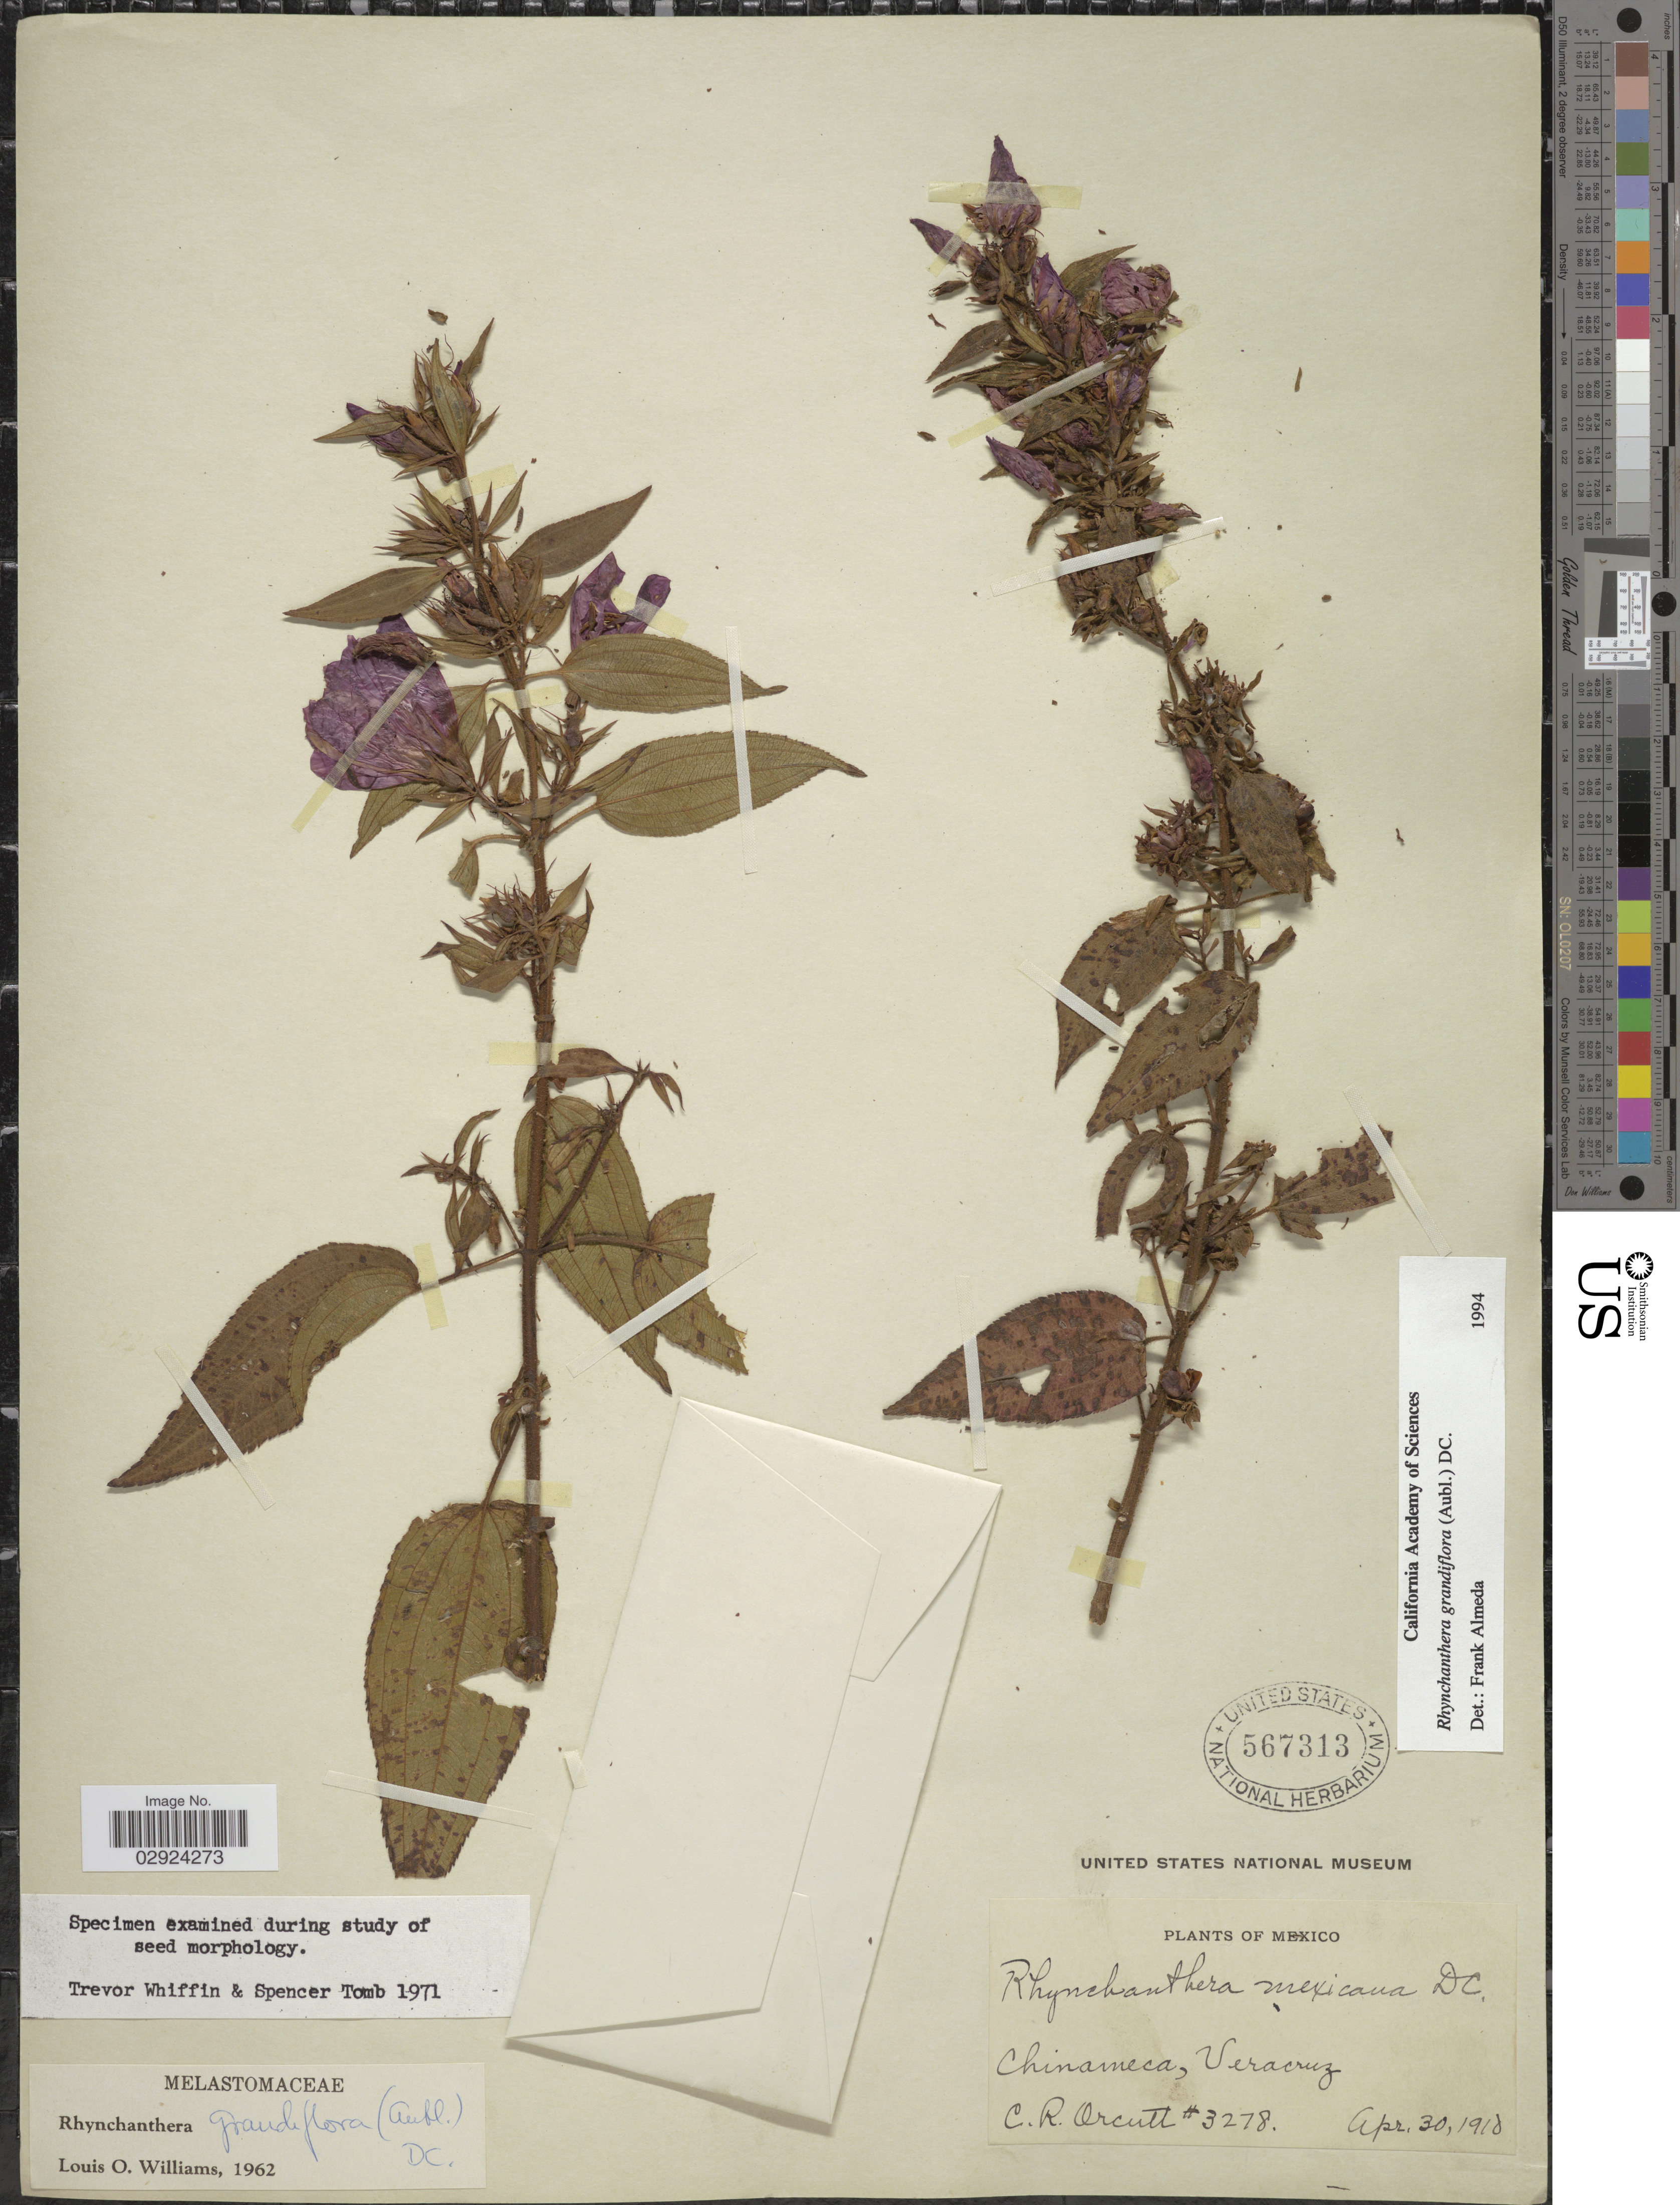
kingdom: Plantae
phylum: Tracheophyta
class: Magnoliopsida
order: Myrtales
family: Melastomataceae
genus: Rhynchanthera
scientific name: Rhynchanthera grandiflora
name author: (Aubl.) DC.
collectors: C. R. Orcutt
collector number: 3278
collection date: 1910-04-30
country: Mexico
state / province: Veracruz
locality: Chinameca, Veracruz.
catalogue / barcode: US 567313